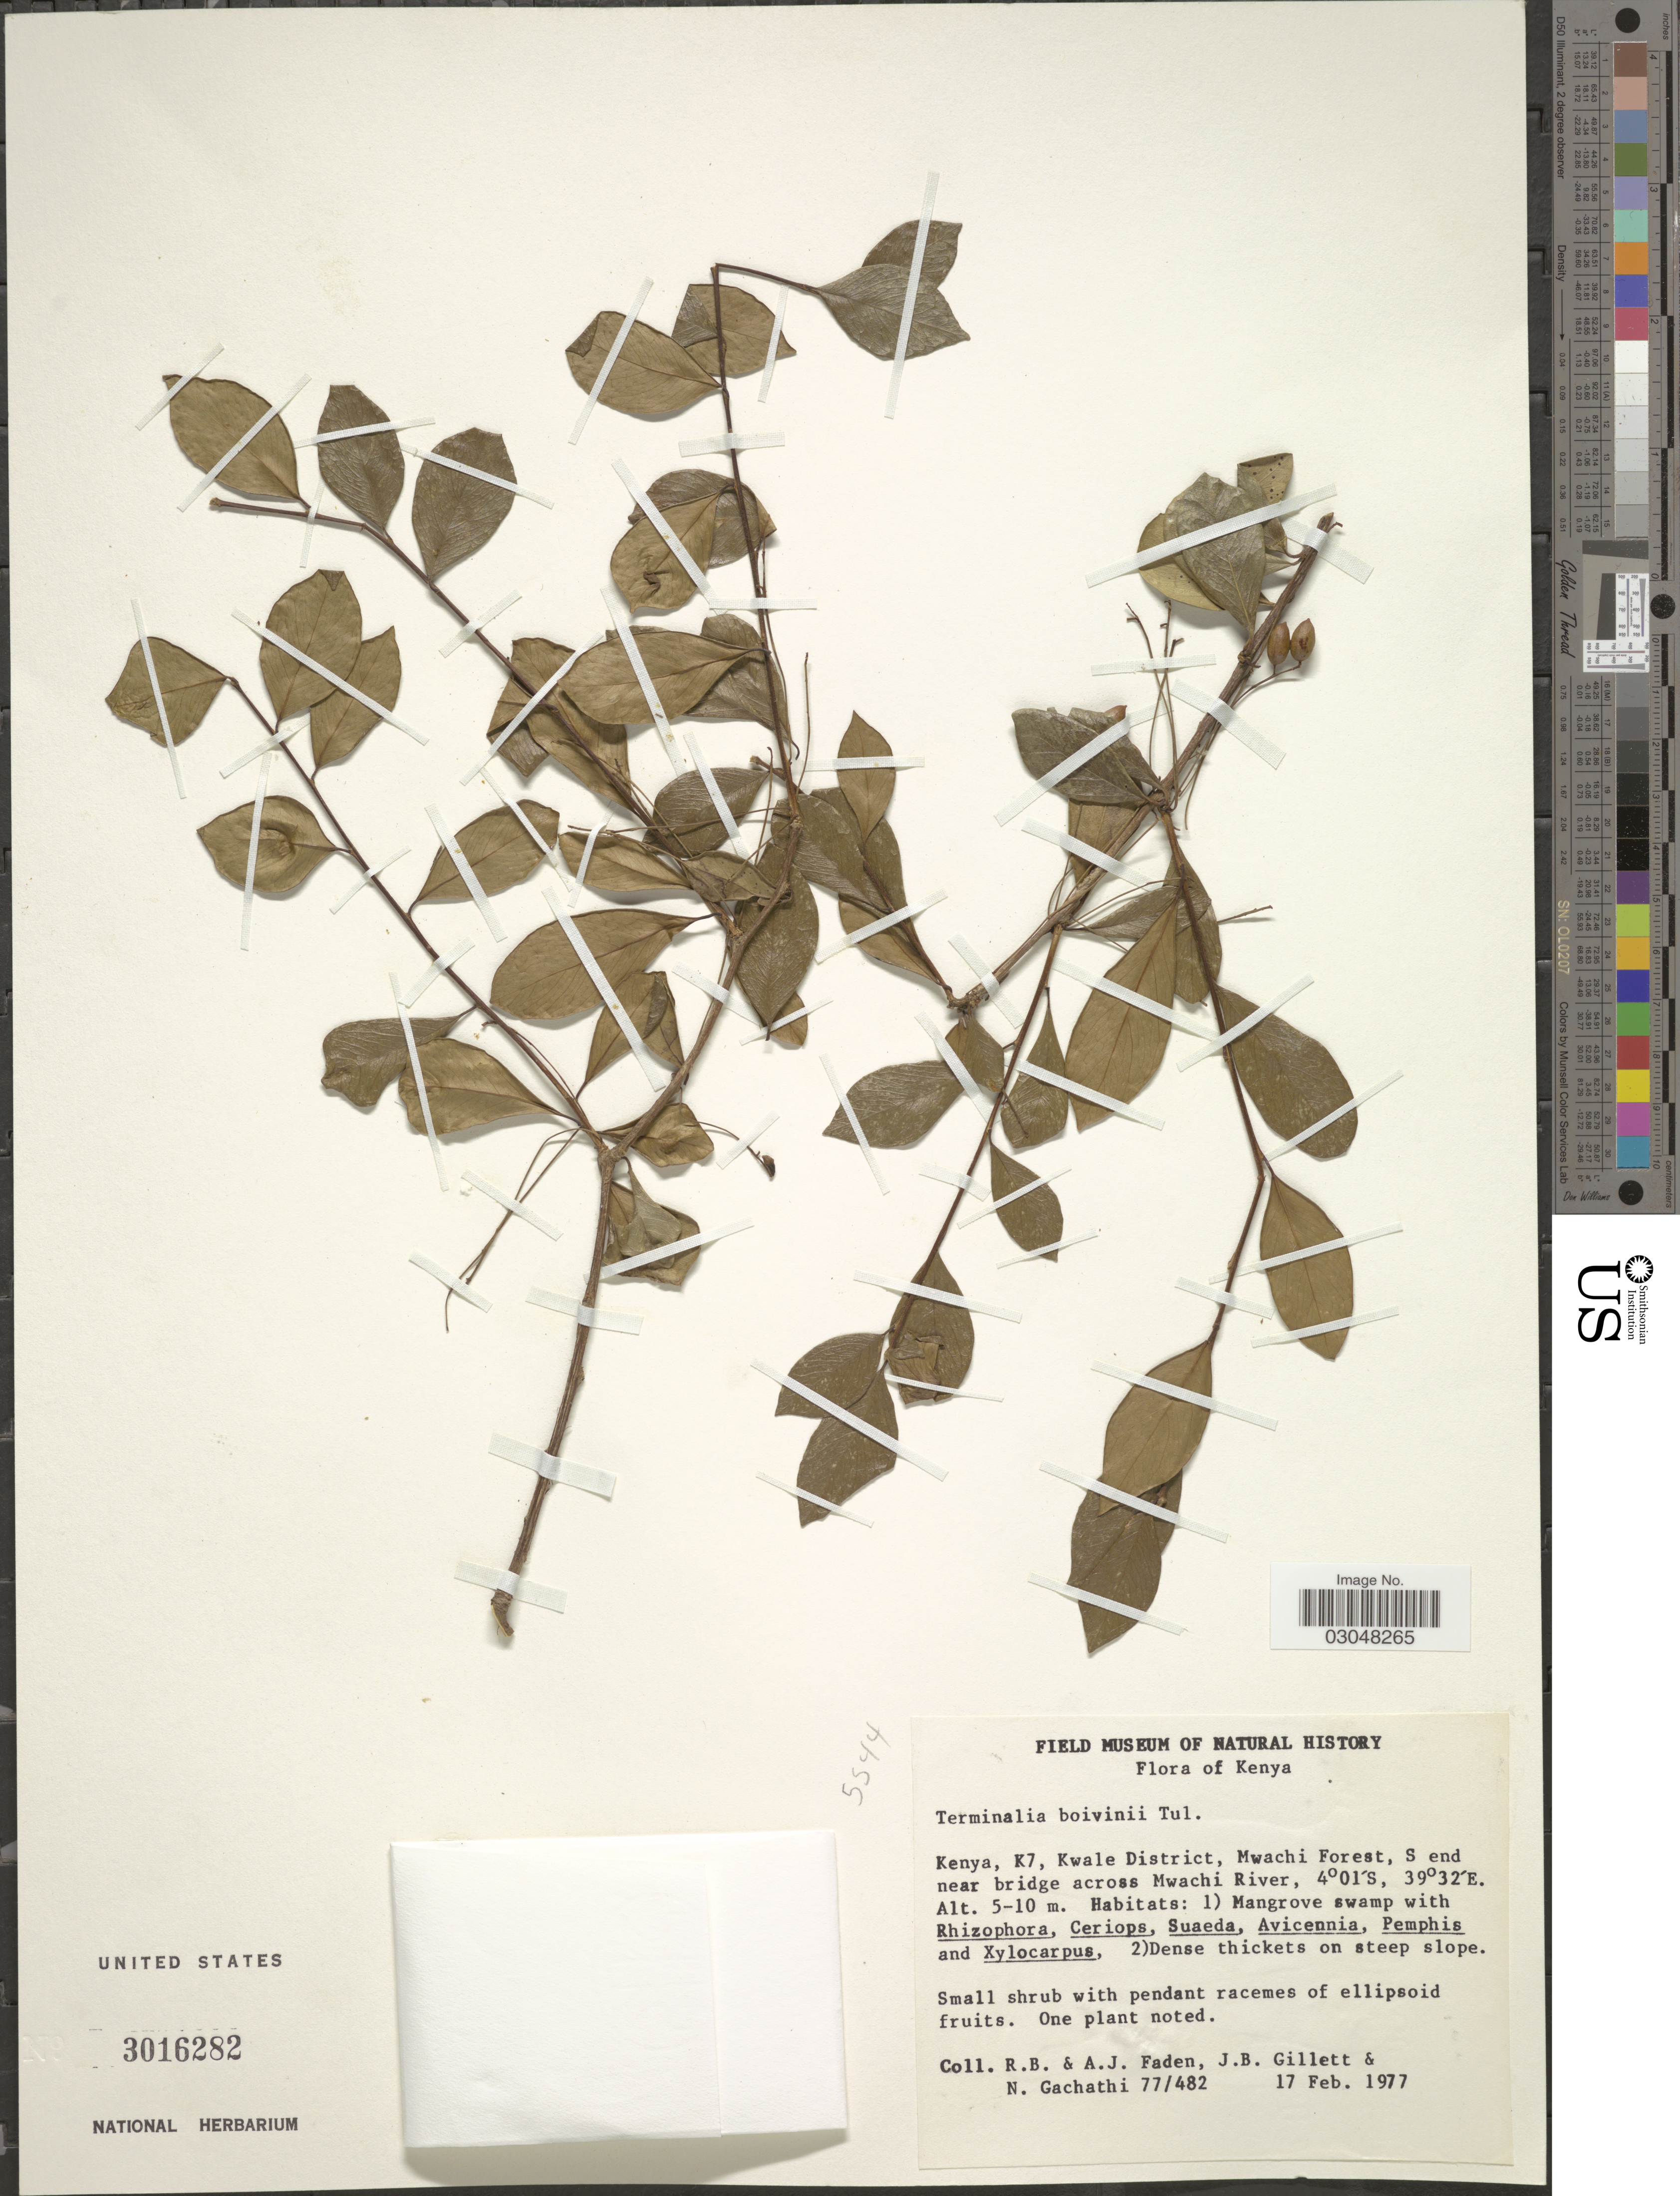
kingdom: Plantae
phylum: Tracheophyta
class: Magnoliopsida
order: Myrtales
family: Combretaceae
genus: Terminalia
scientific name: Terminalia boivinii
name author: Tul.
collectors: R. B. Faden, A. J. Faden, J. B. Gillett & N. Gachathi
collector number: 77/482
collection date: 1977-02-17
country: Kenya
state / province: Kwale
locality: K7, Kwale District, Mwachi Forest, S end near bridge across Mwachi River.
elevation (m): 5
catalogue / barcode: US 3016282